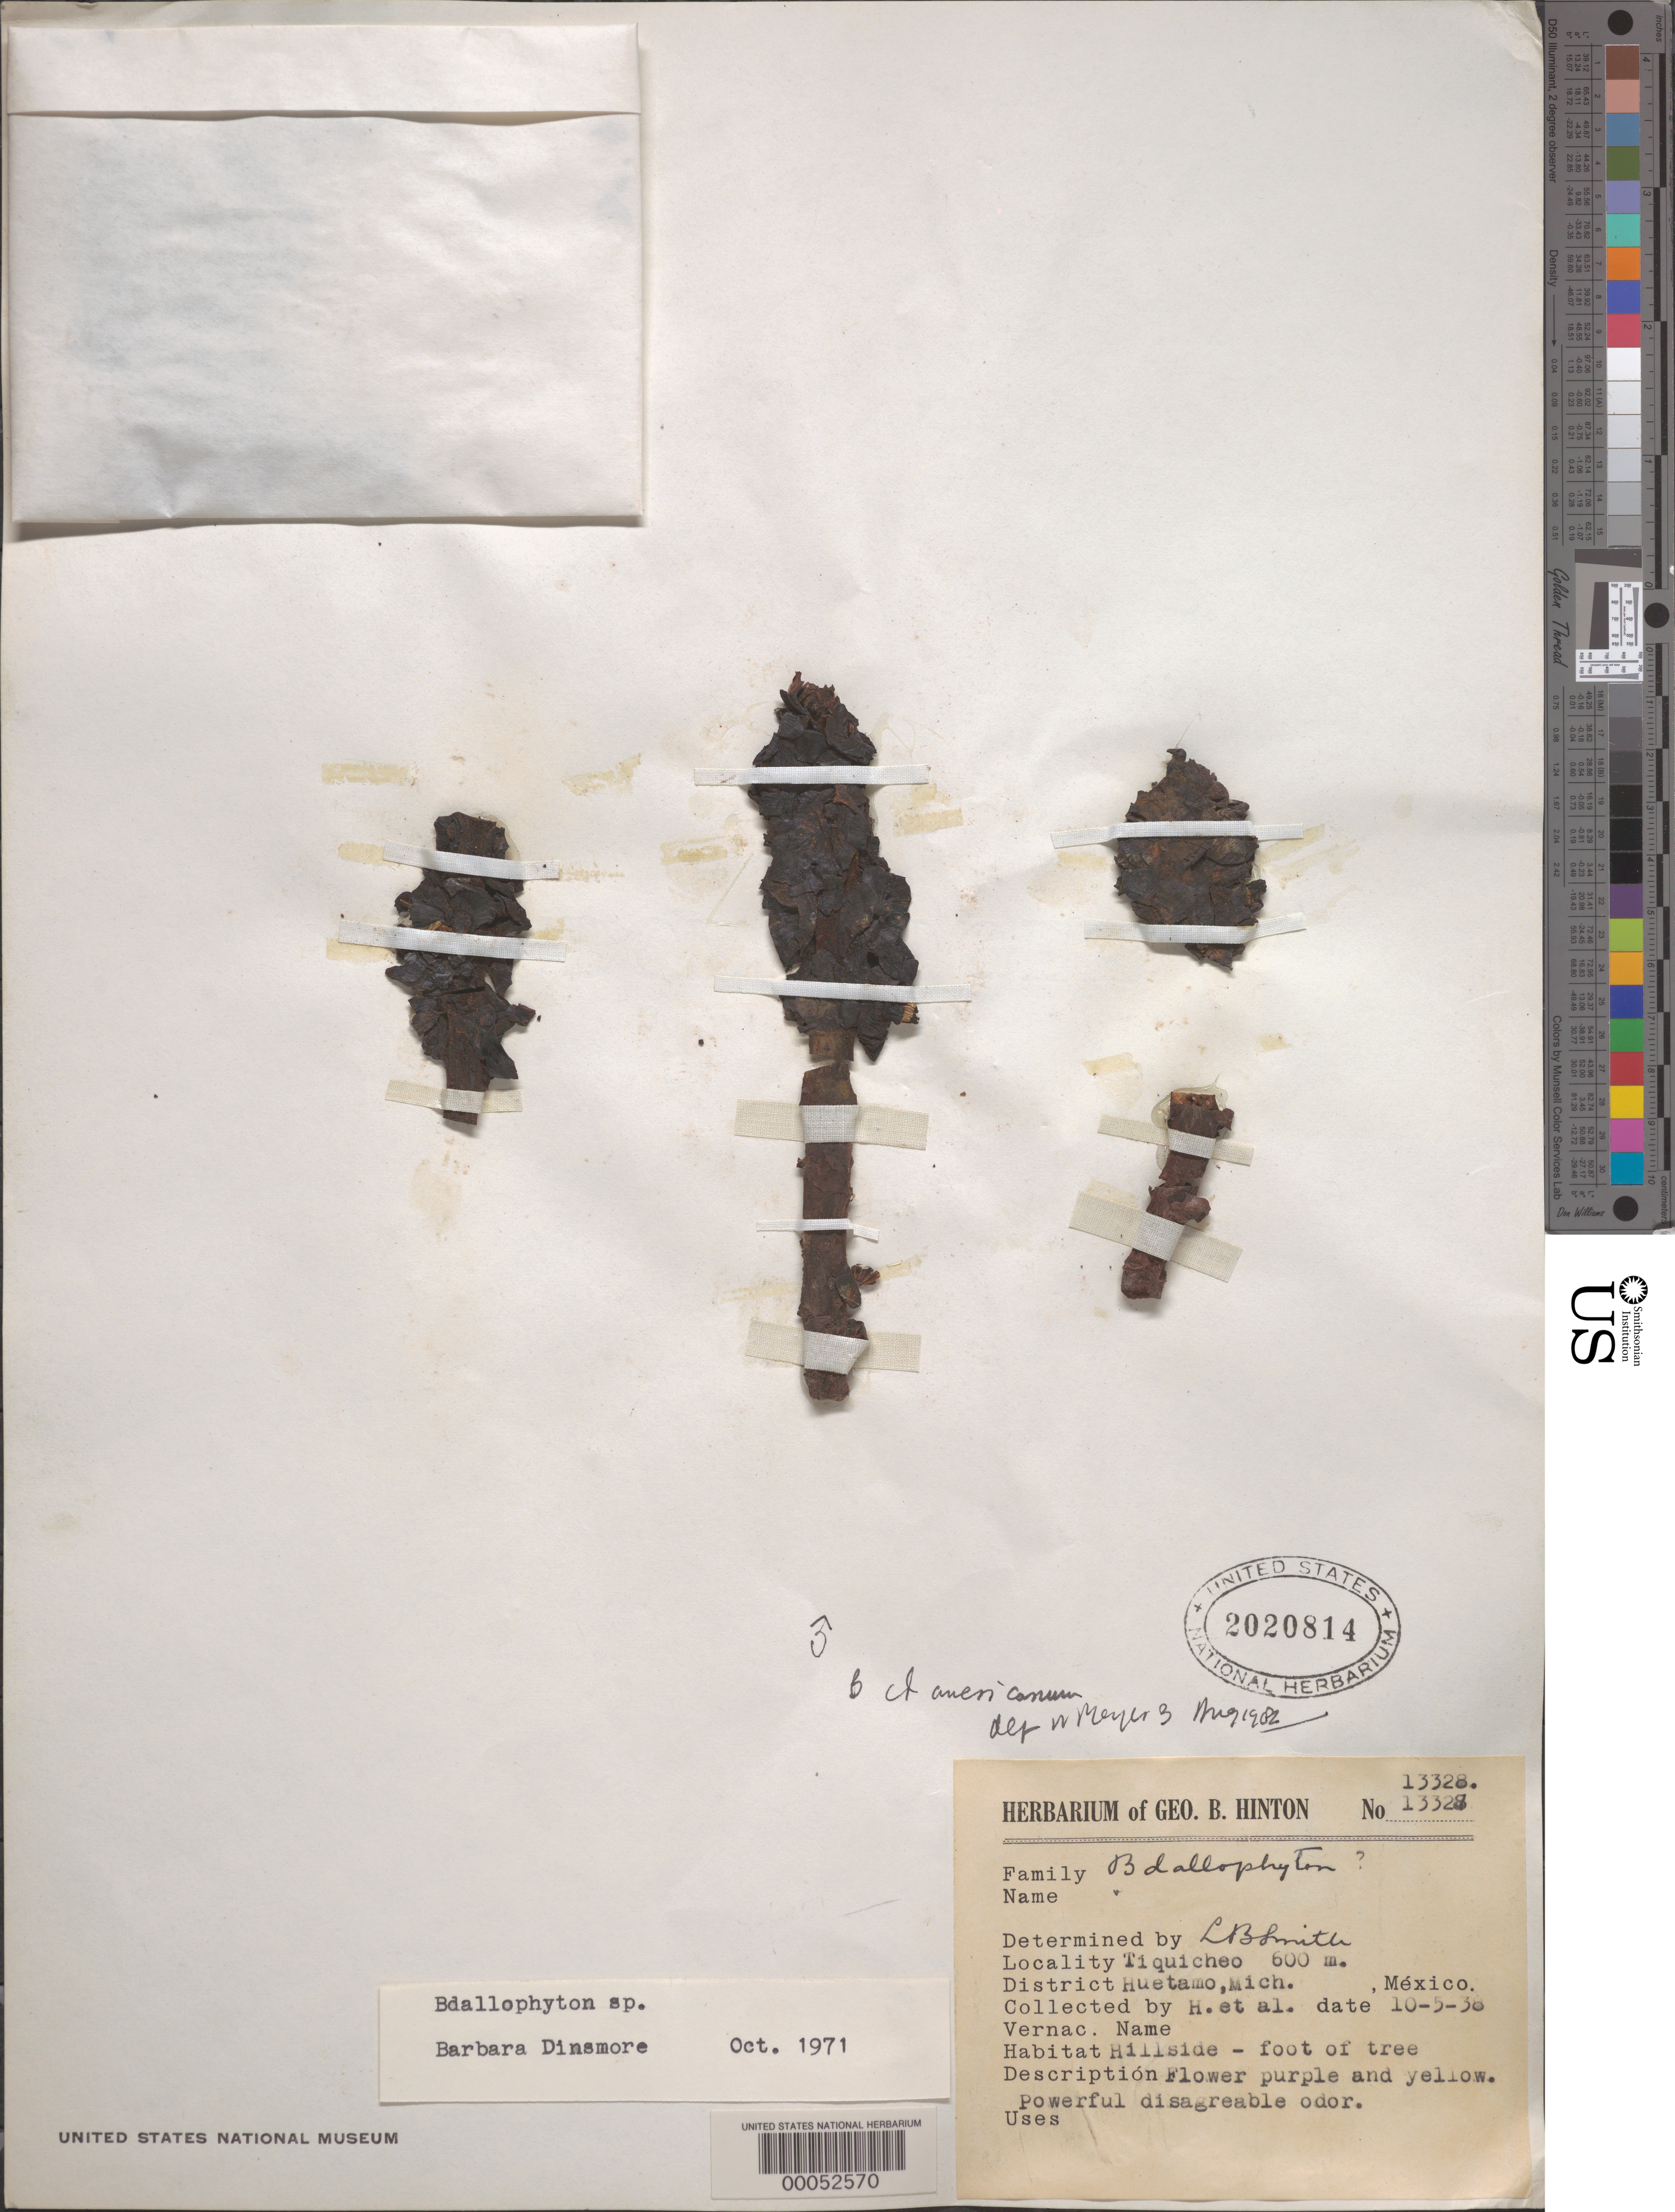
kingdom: Plantae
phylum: Tracheophyta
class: Magnoliopsida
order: Malvales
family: Cytinaceae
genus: Bdallophytum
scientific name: Bdallophytum americanum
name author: (R. Br.) Eichler ex Solms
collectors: G. B. Hinton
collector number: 13328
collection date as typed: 05 Oct 1938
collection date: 1938-10-05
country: Mexico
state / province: Michoacán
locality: Huetamo, Tiquicheo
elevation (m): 600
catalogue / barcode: US 2020814